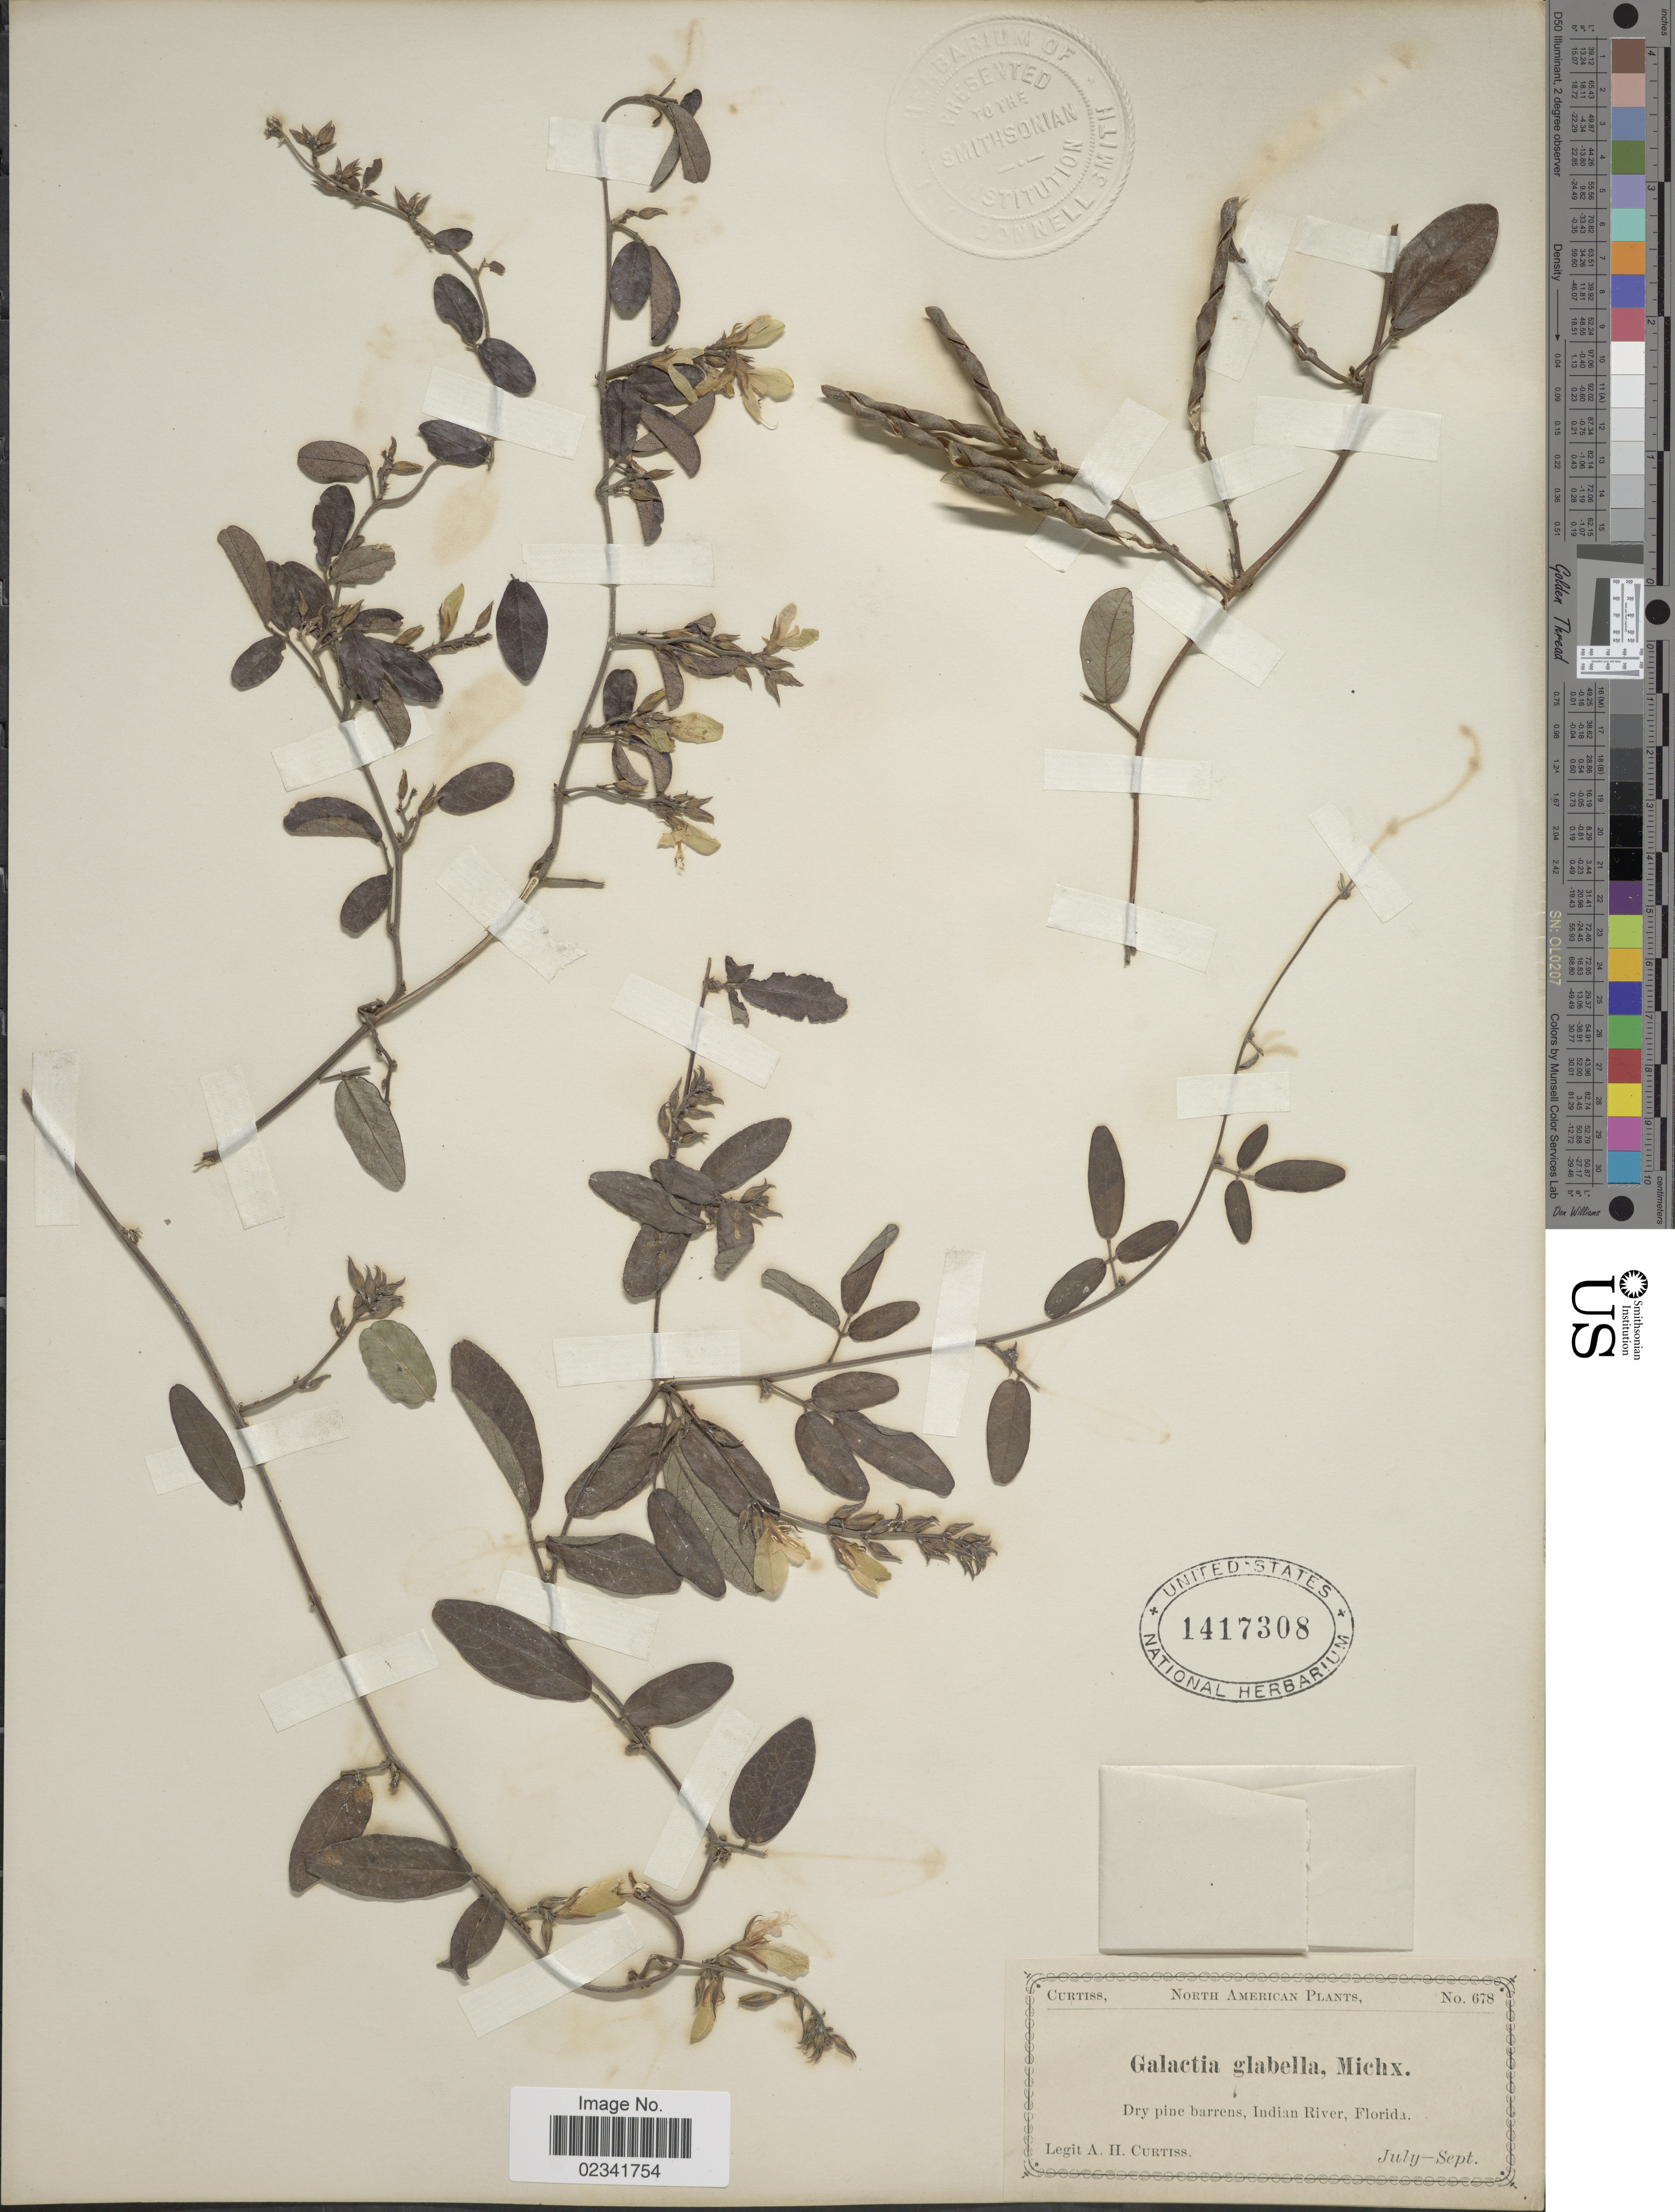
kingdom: Plantae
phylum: Tracheophyta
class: Magnoliopsida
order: Fabales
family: Fabaceae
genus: Galactia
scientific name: Galactia regularis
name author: (L.) Britton, Stearns & Poggenb.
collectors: A. H. Curtiss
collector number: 678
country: United States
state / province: Florida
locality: Dry pine barrens, Indian River, Florida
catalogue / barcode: US 1417308